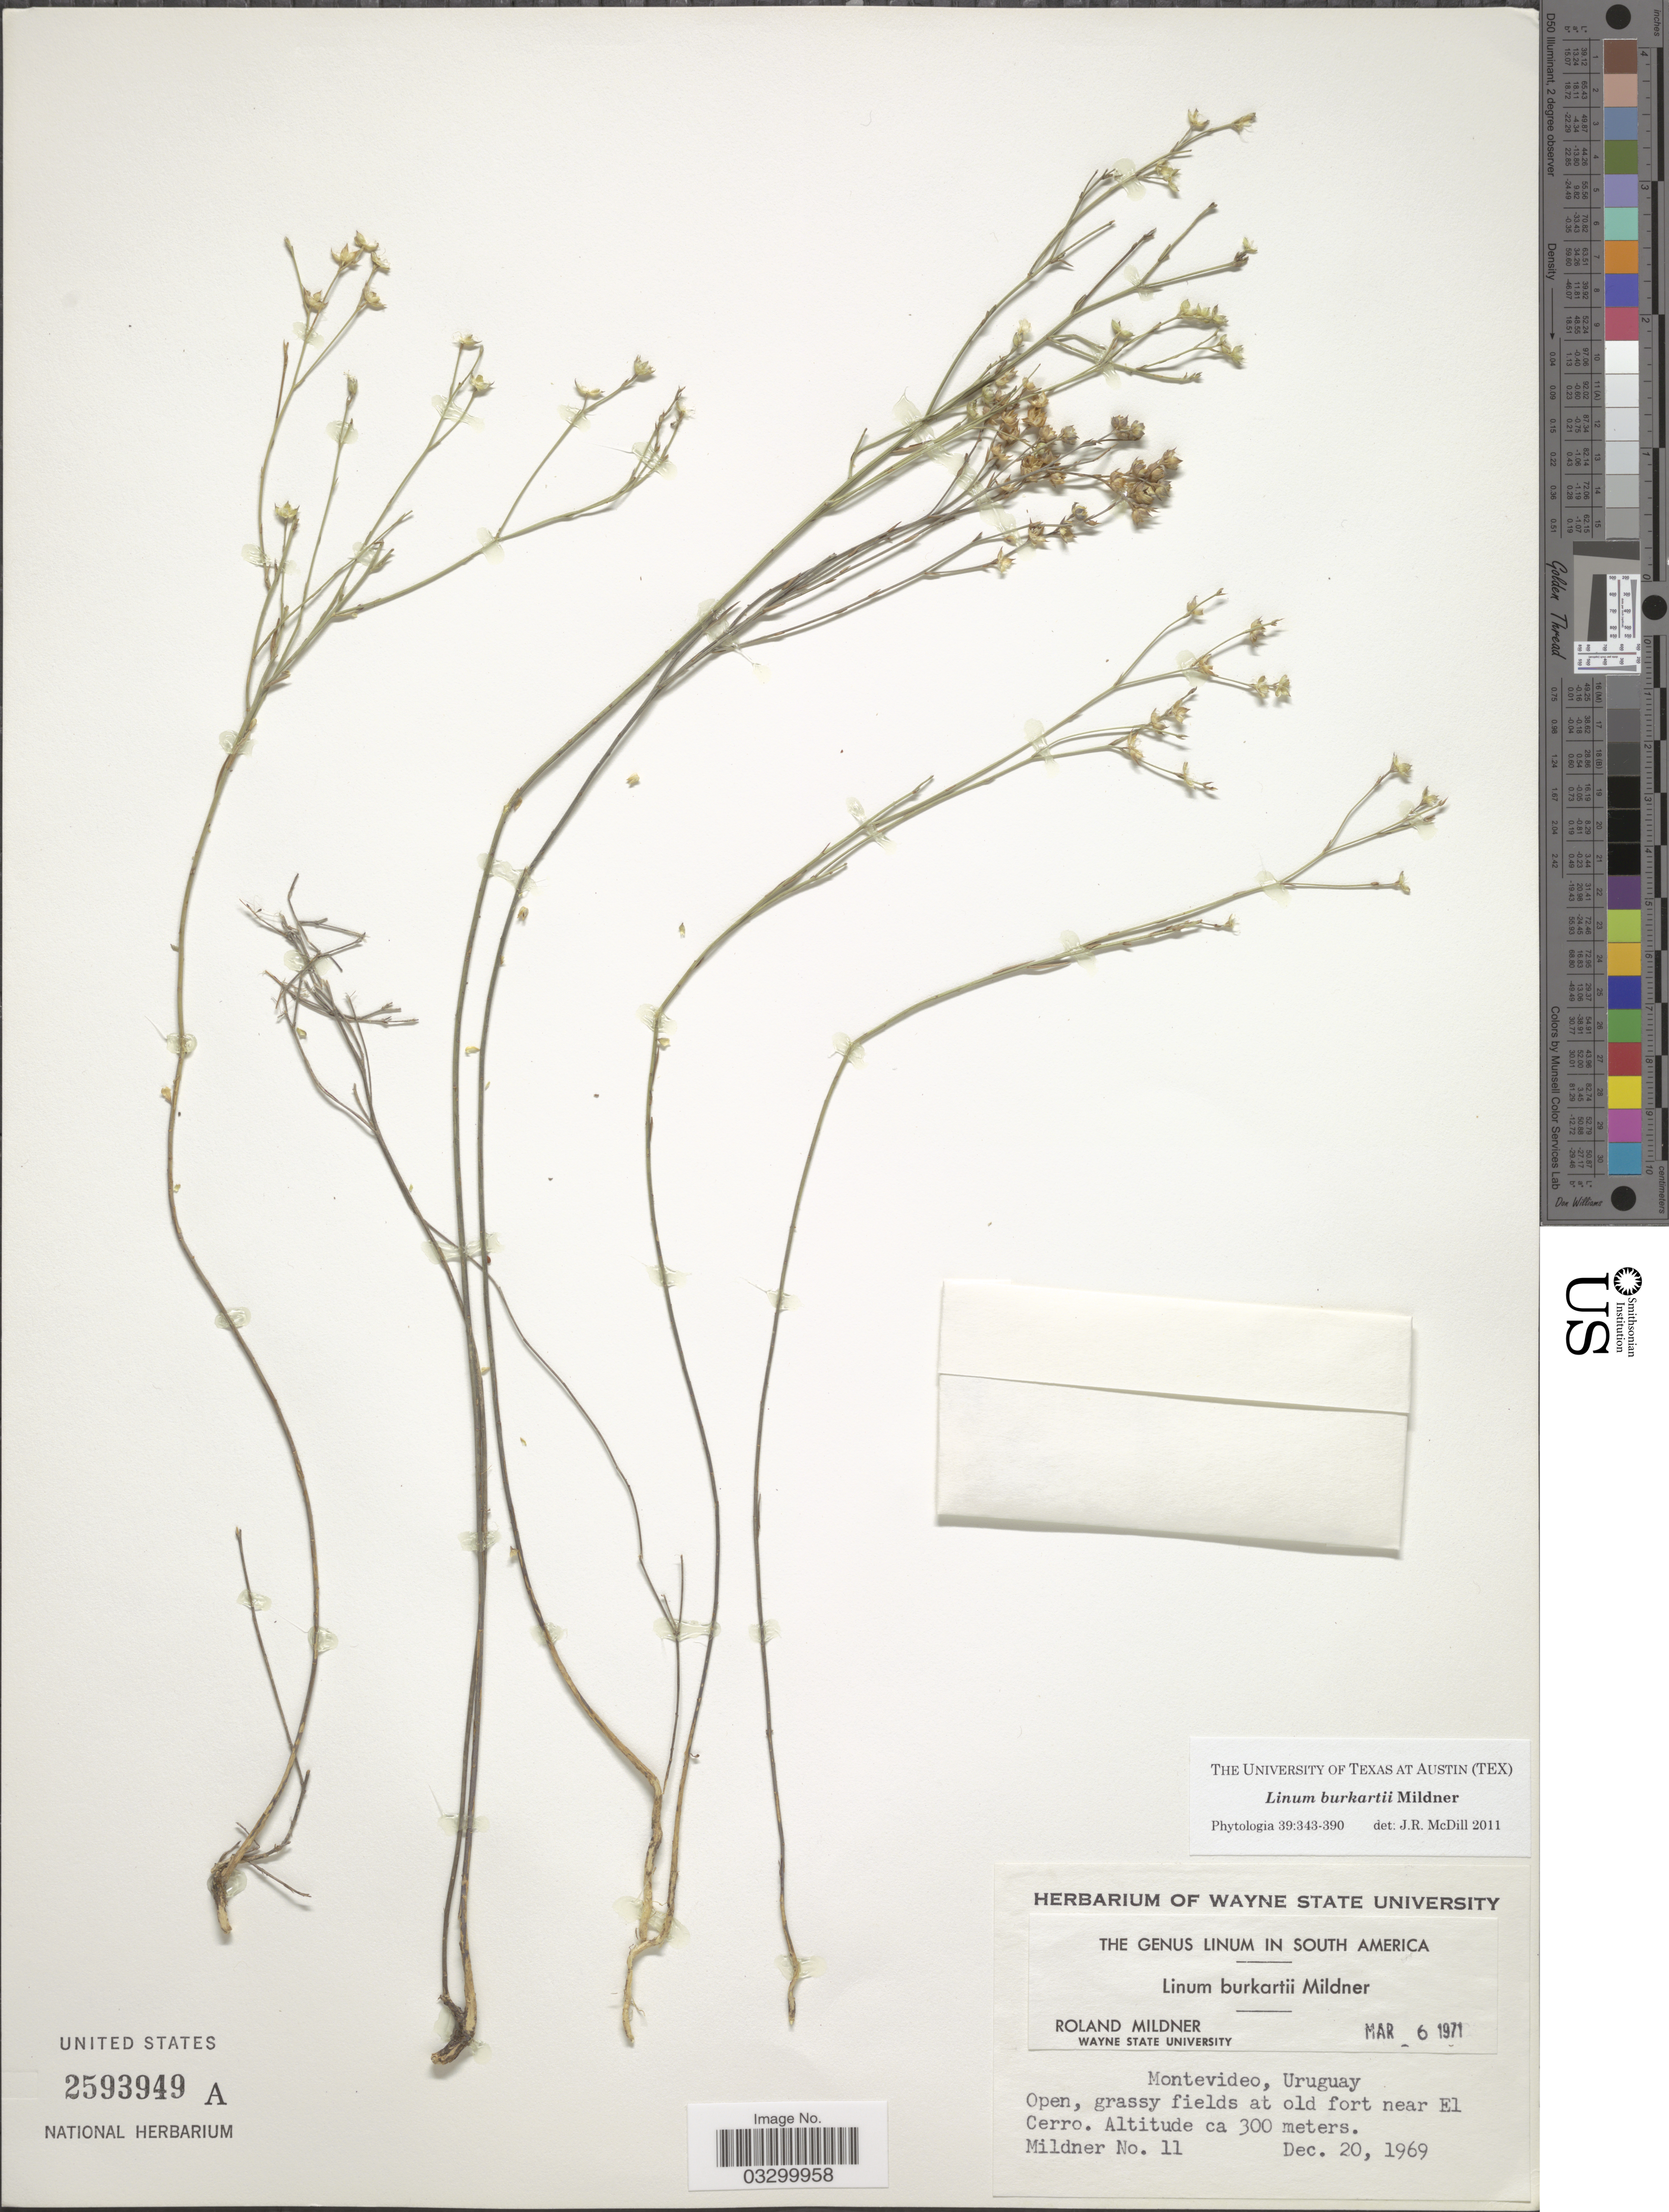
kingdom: Plantae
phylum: Tracheophyta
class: Magnoliopsida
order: Malpighiales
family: Linaceae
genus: Linum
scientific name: Linum burkartii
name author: Mildner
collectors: R. Mildner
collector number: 11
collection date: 1969-12-20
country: Uruguay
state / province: Montevideo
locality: Open, grassy fields at old fort near El Cerro.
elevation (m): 300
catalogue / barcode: US 2593949A